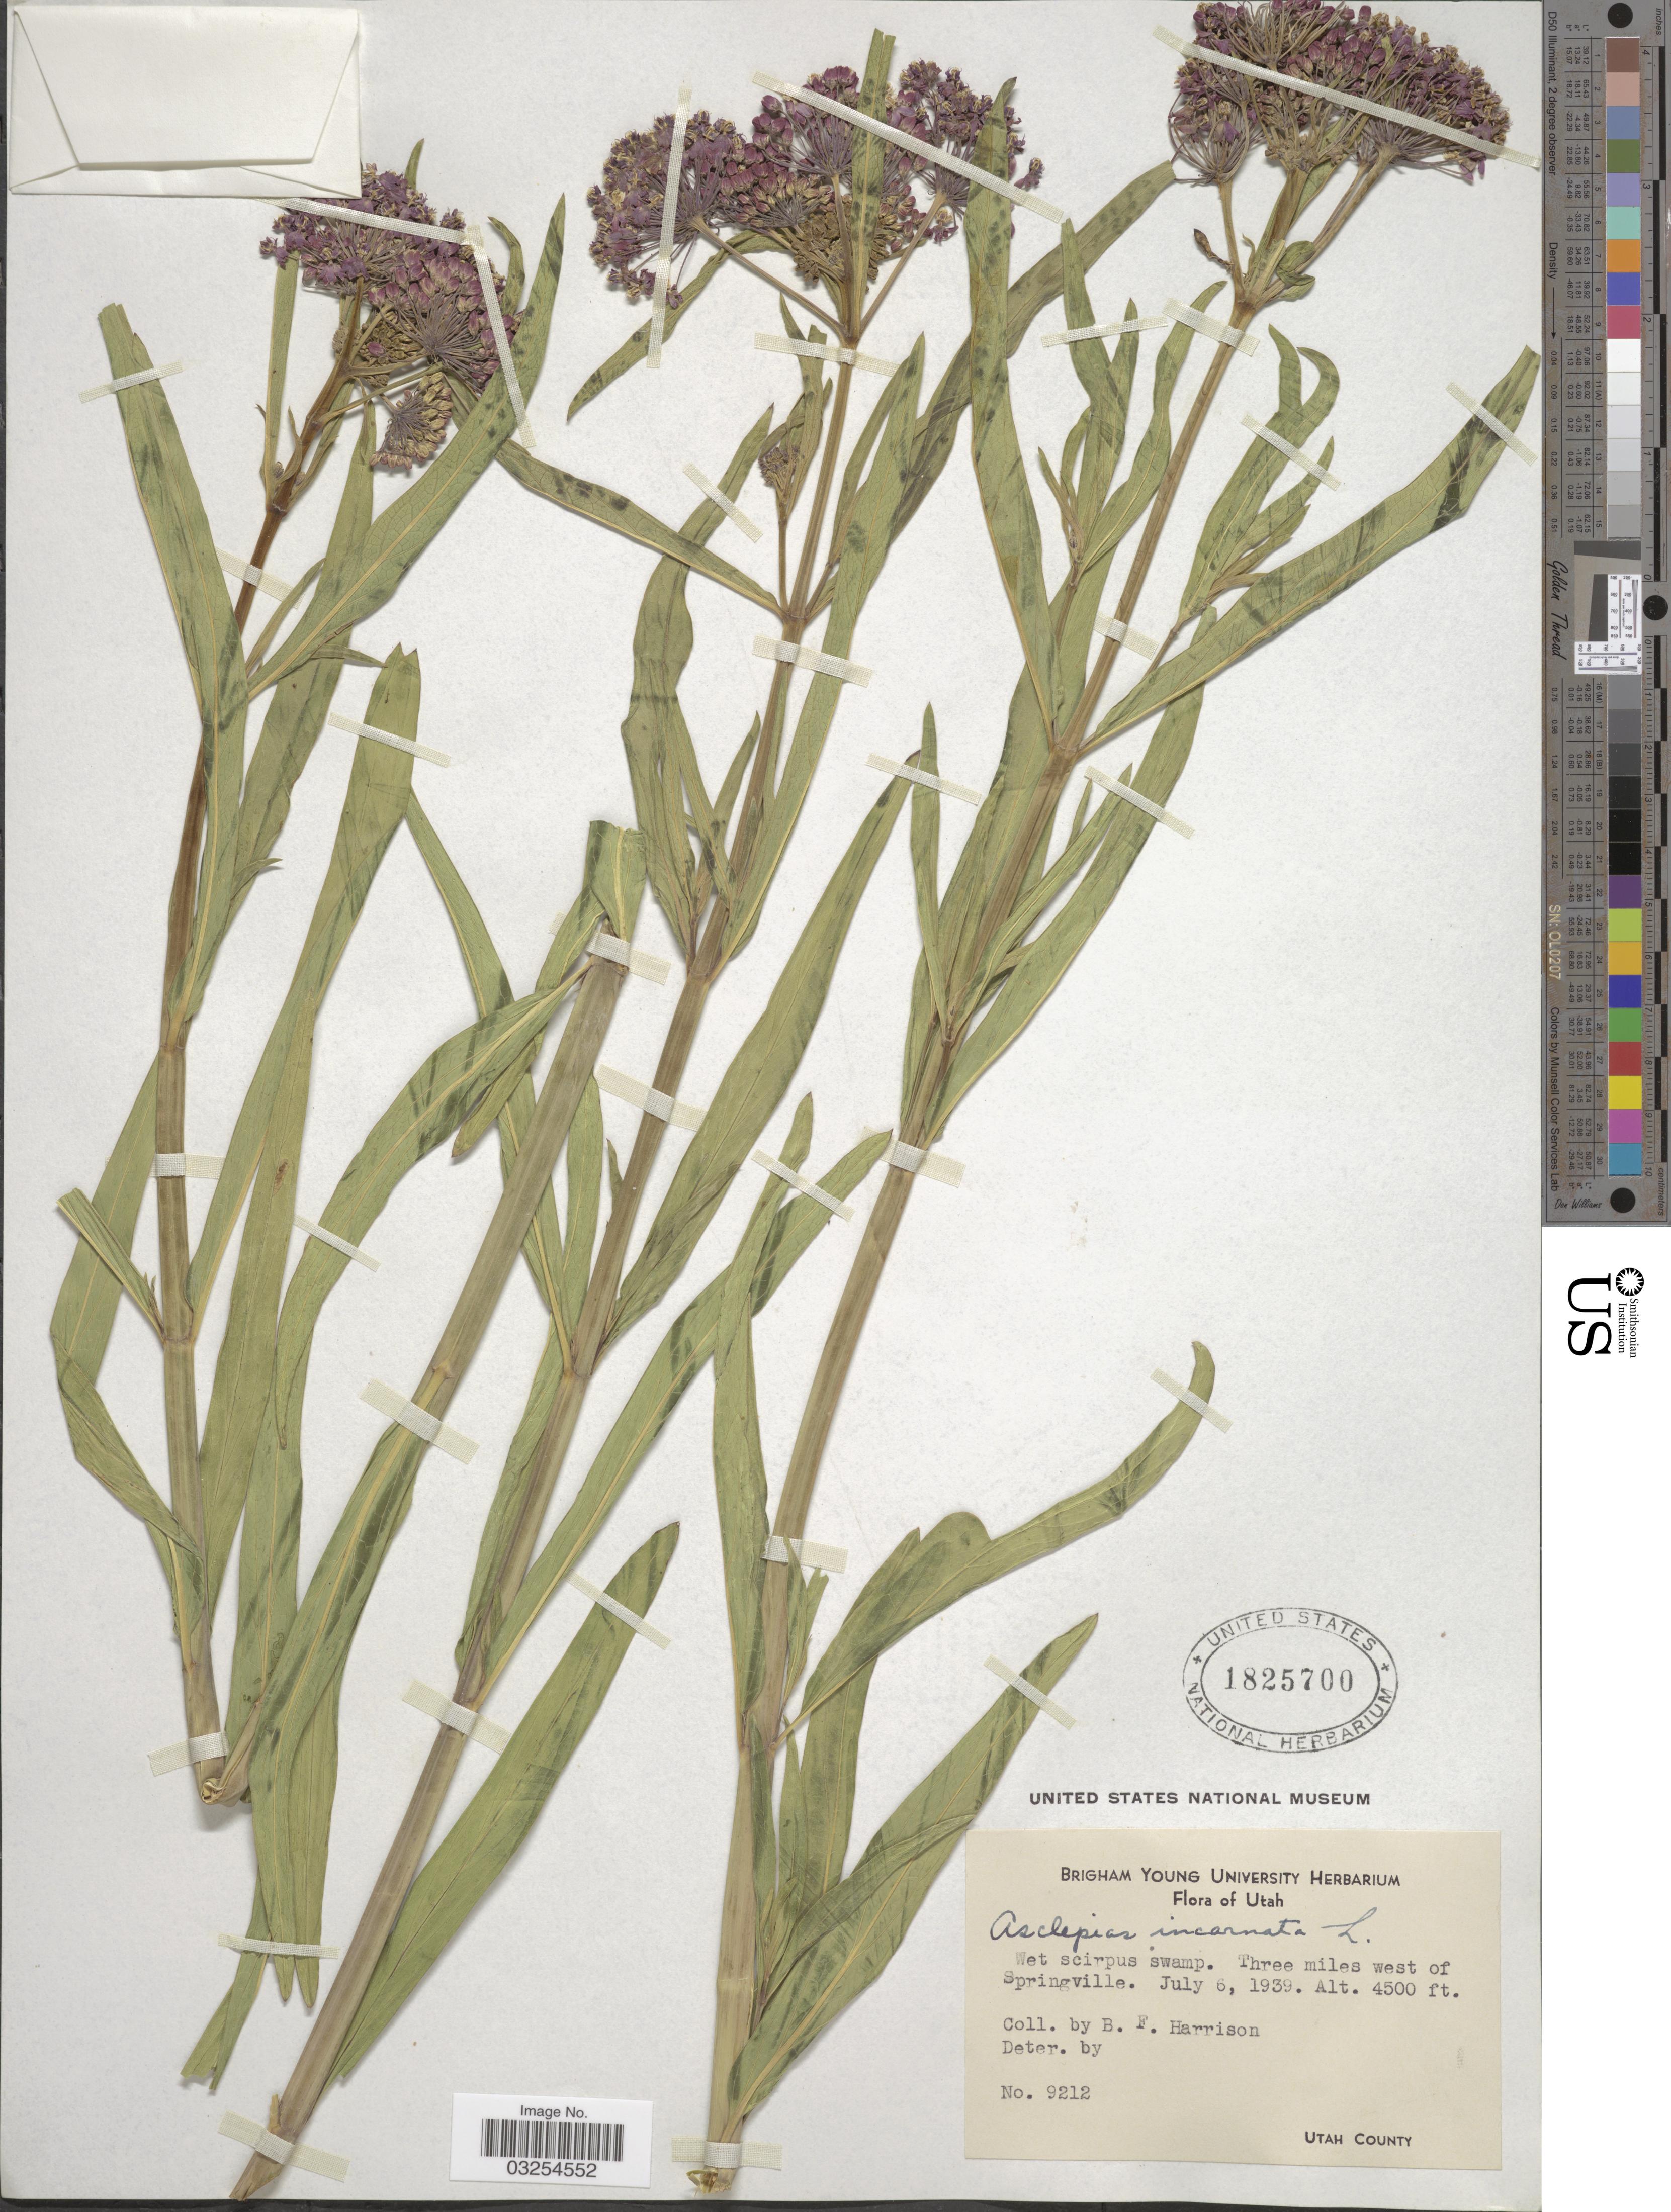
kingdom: Plantae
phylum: Tracheophyta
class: Magnoliopsida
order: Gentianales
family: Apocynaceae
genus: Asclepias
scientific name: Asclepias incarnata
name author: L.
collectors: B. F. Harrison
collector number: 9212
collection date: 1939-07-06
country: United States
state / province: Utah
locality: Three miles west of Springville. Utah County.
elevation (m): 1372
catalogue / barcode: US 1825700